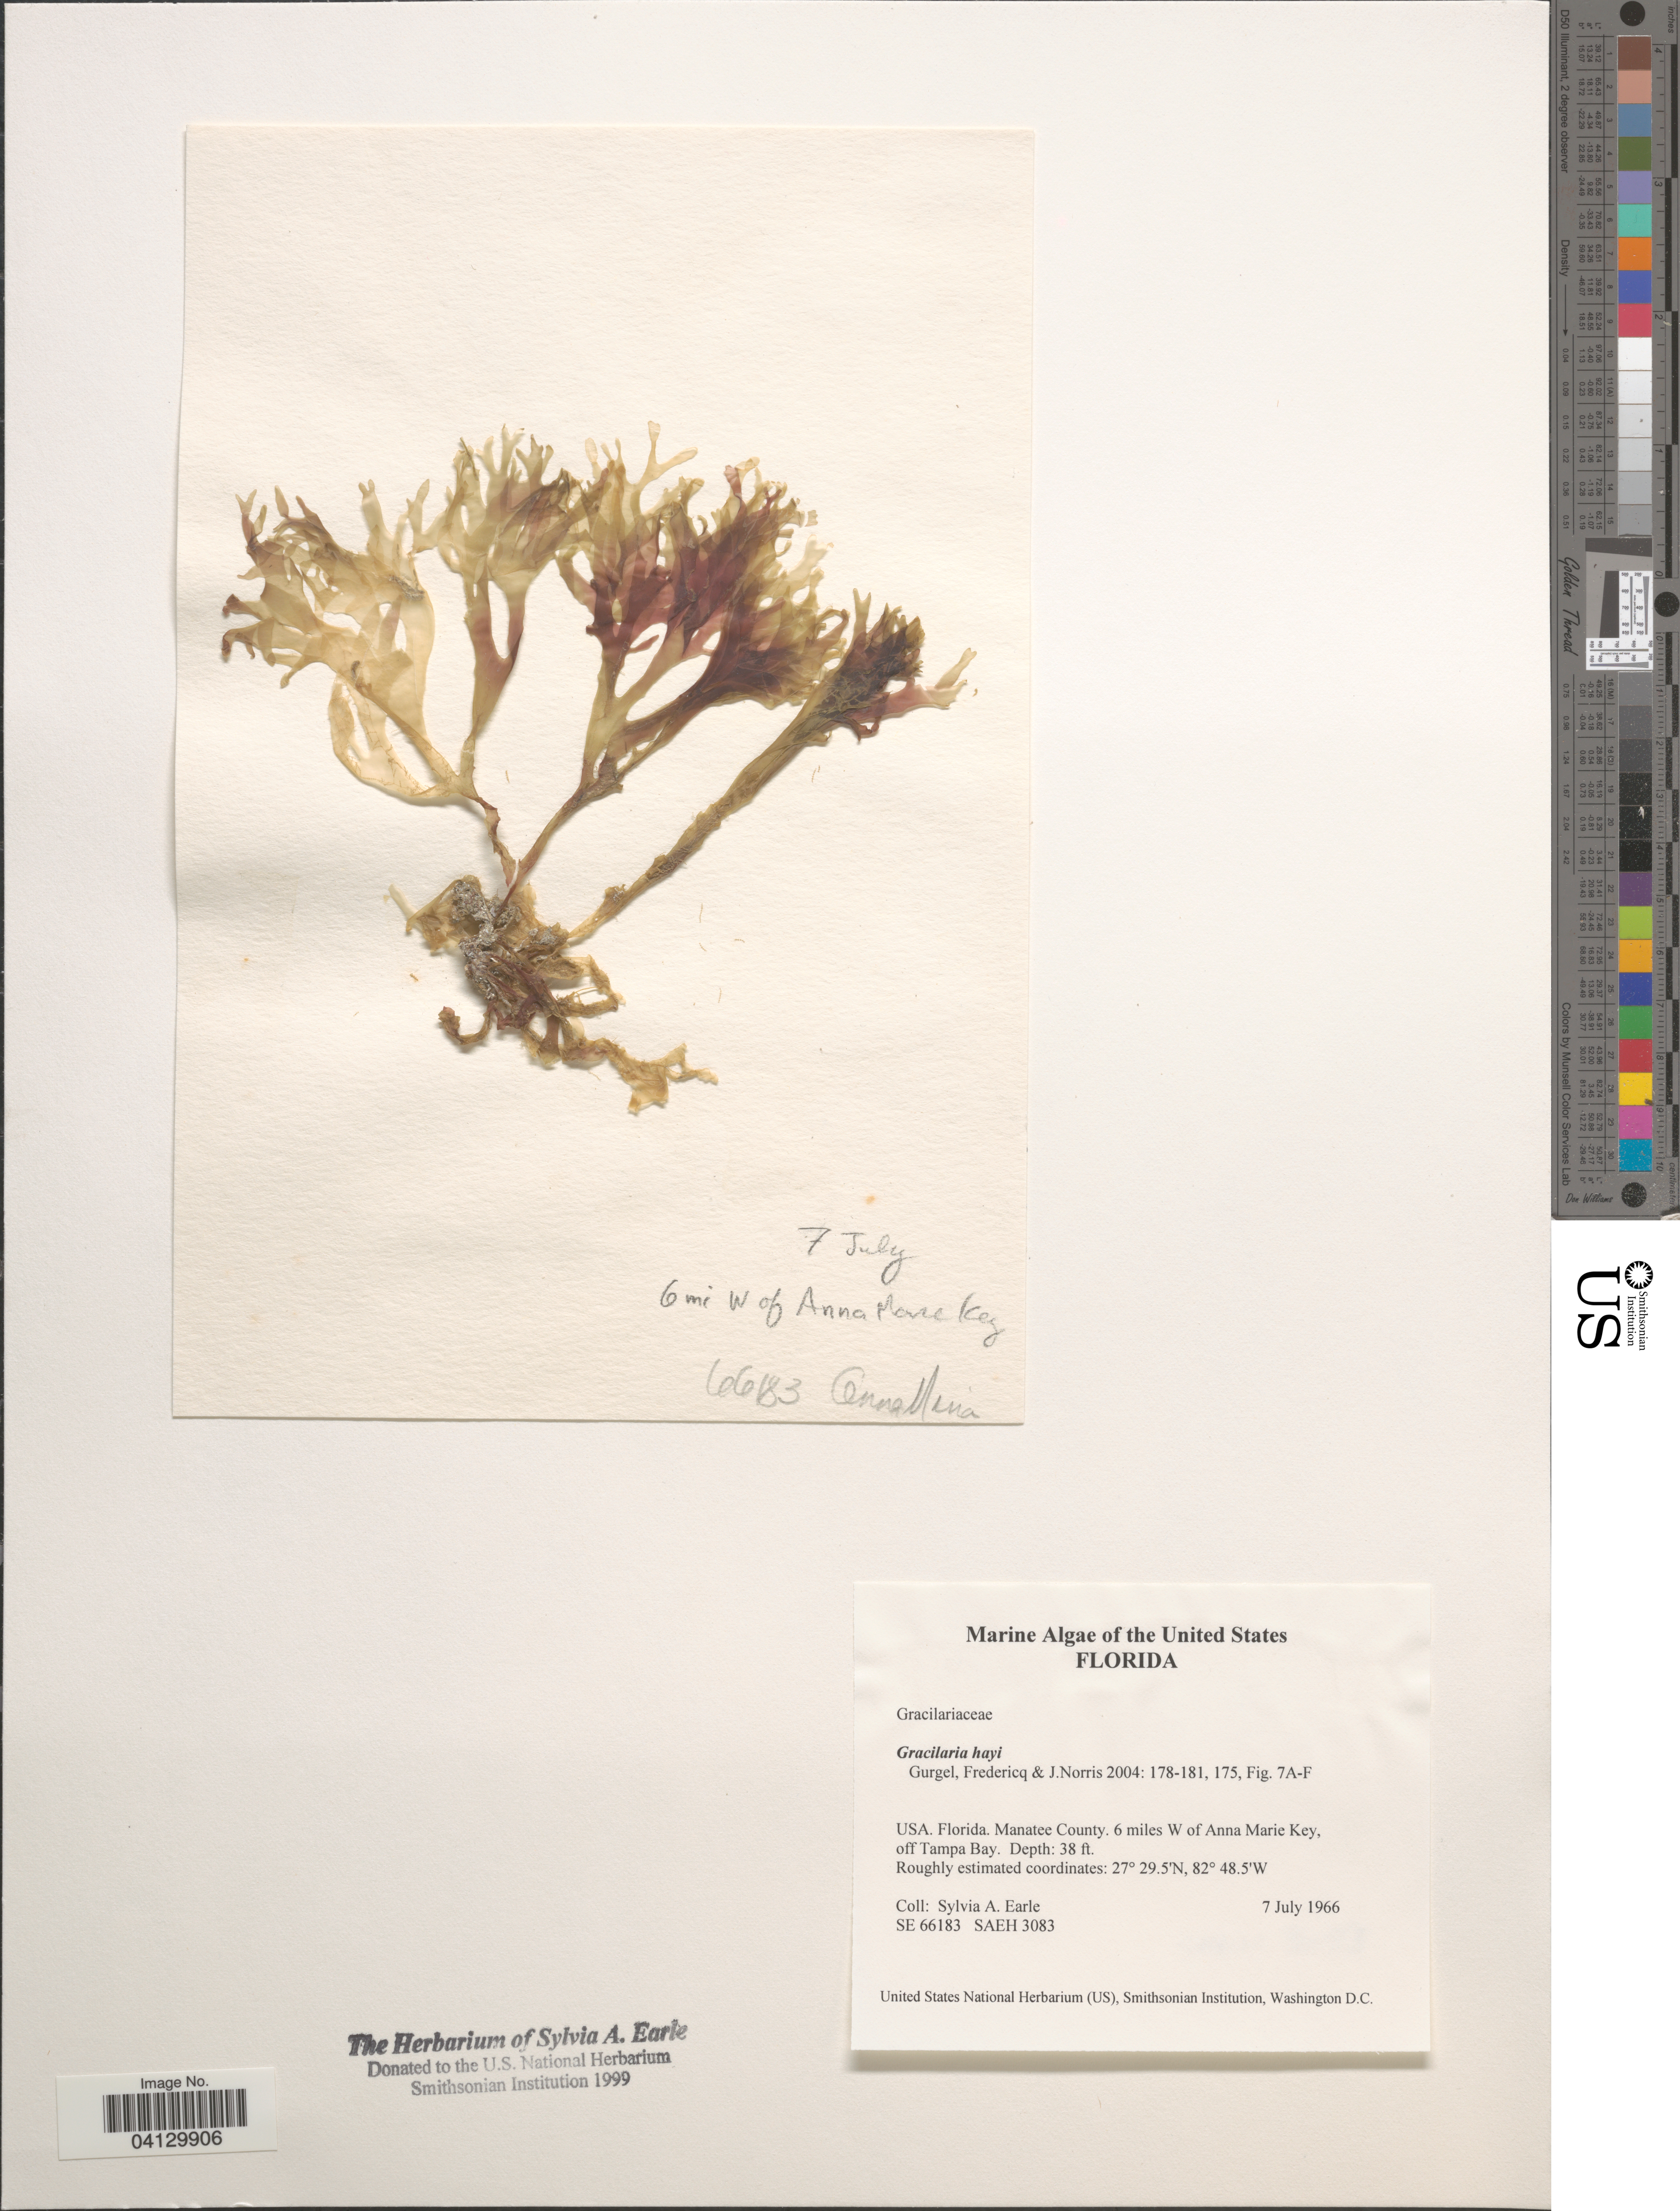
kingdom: Plantae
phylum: Rhodophyta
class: Florideophyceae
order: Gracilariales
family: Gracilariaceae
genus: Gracilaria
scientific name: Gracilaria hayi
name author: Gurgel et al. in I.A. Abbott & McDermid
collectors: S. A. Earle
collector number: SE66183/SAEH3083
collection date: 1966-07-07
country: United States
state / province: Florida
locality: Manatee County. 6 miles W of Anna Marie Key, off Tampa Bay.